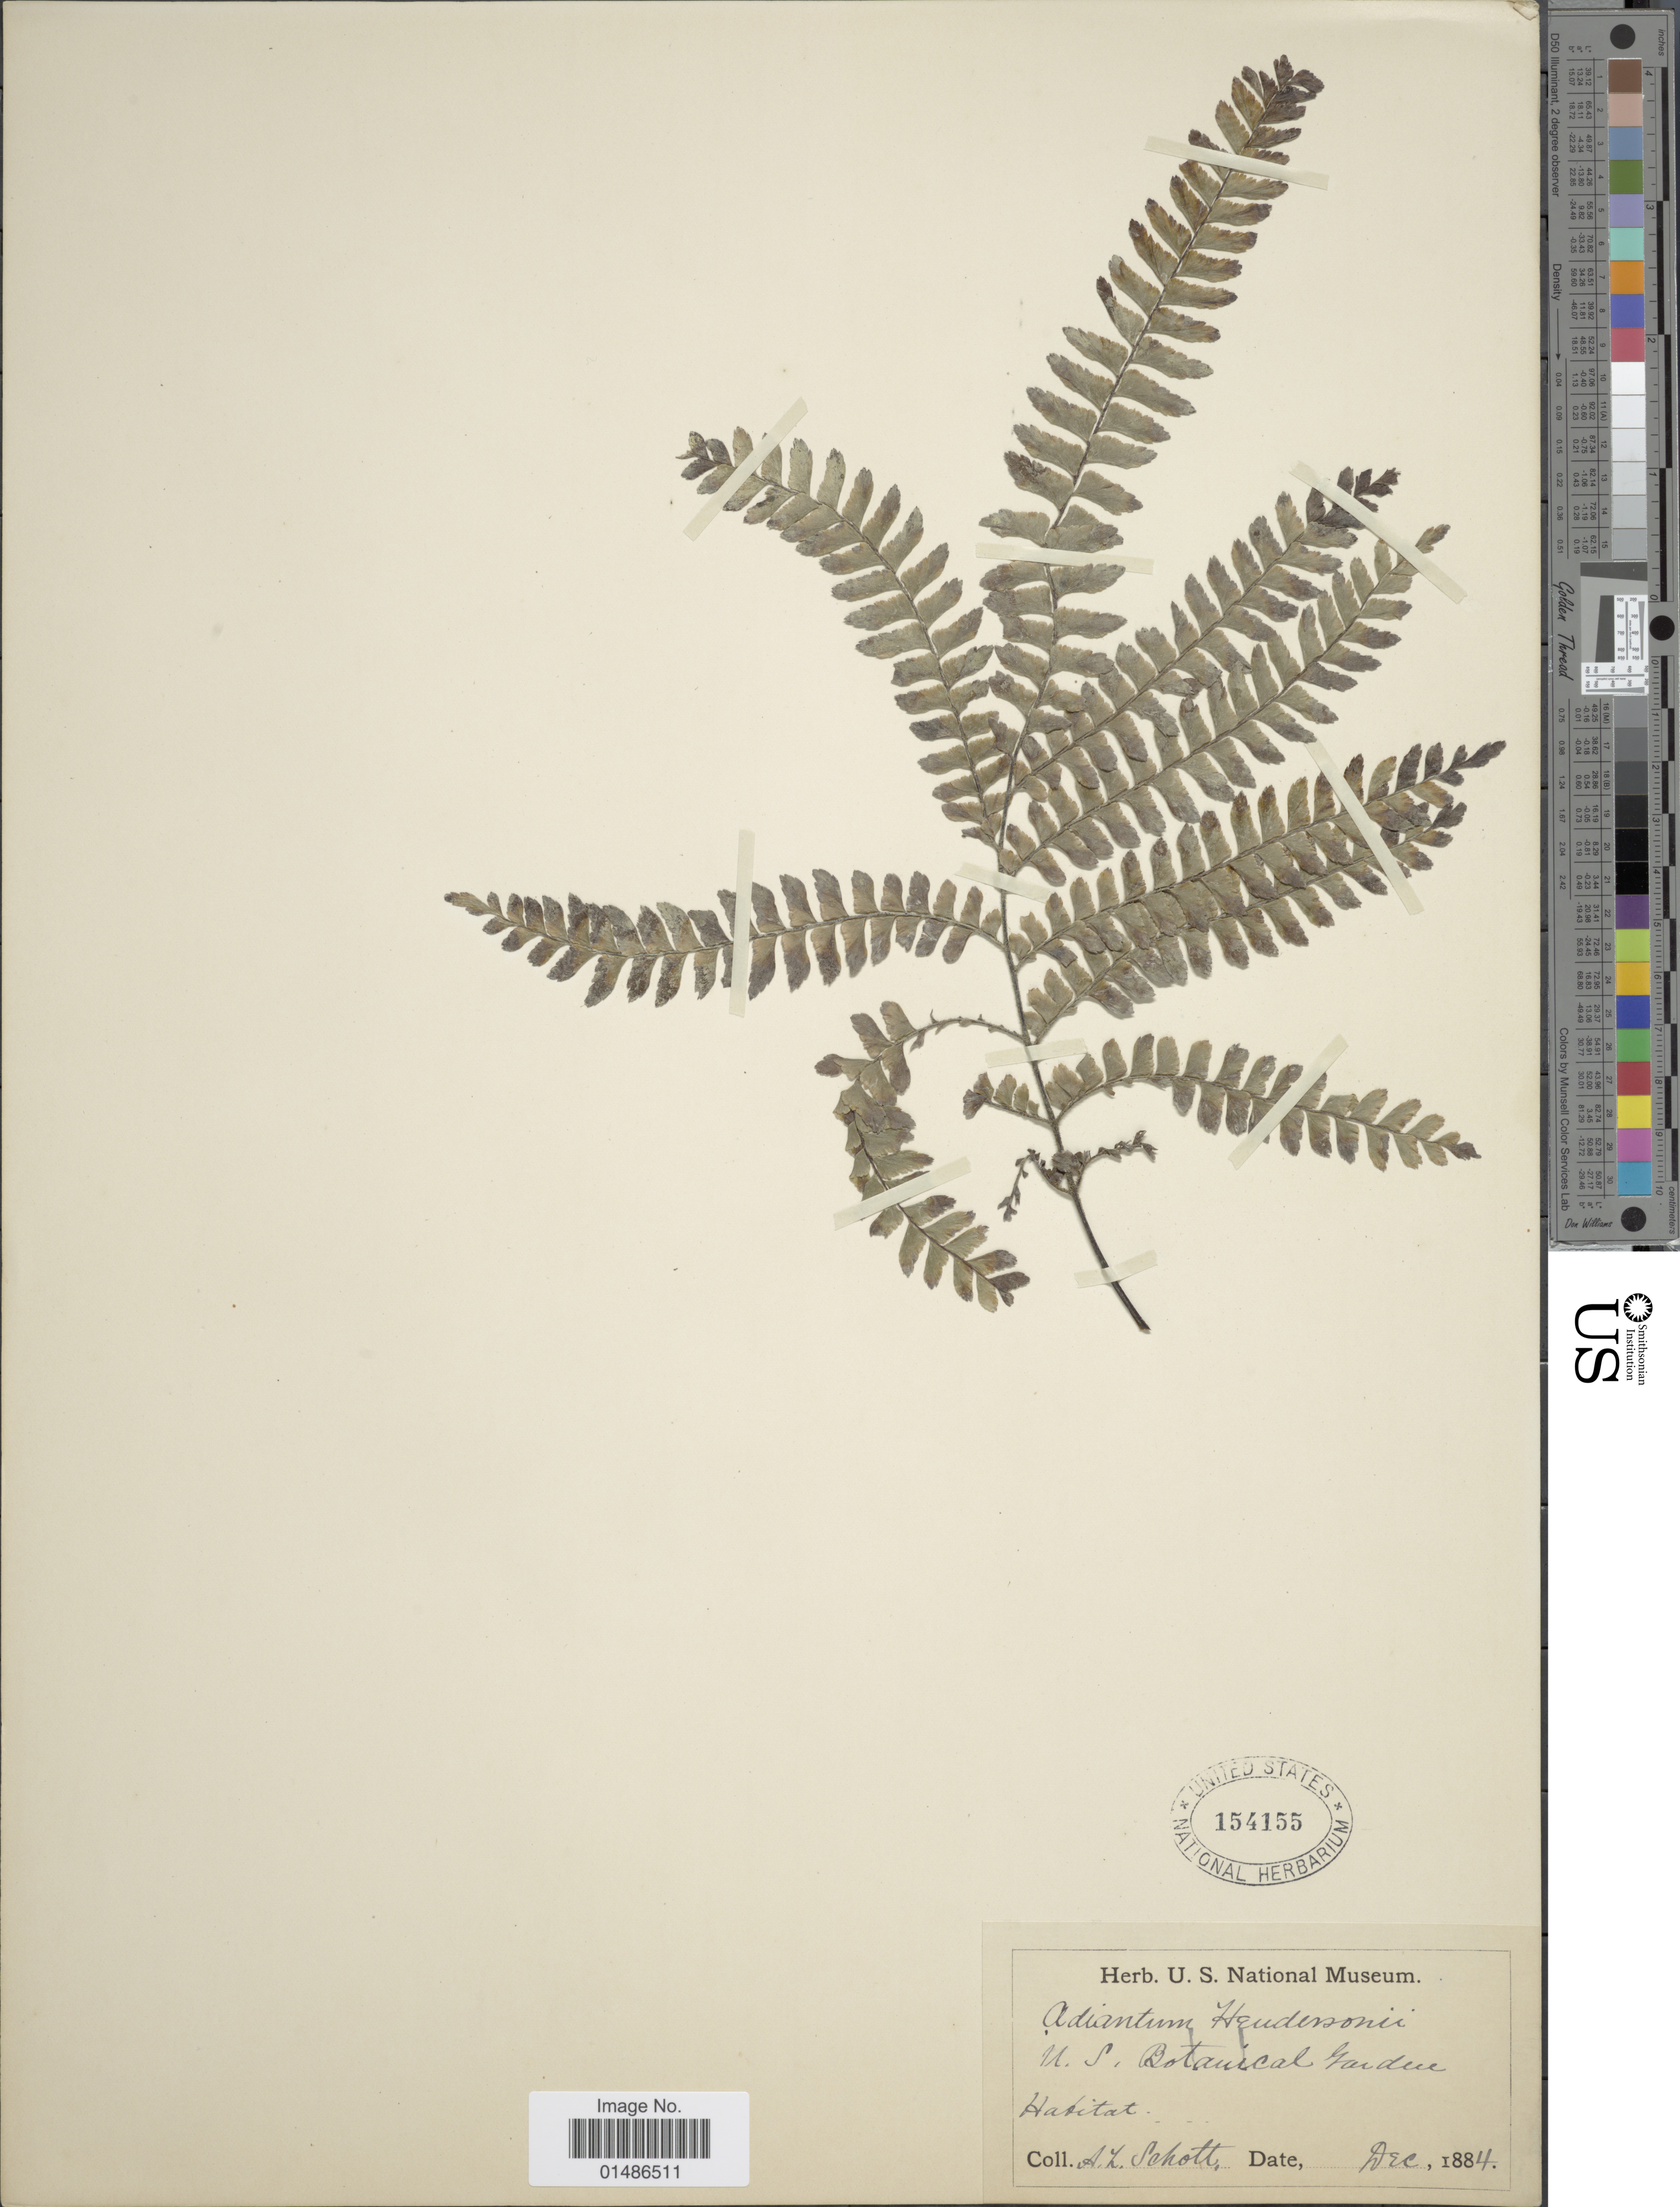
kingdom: Plantae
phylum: Tracheophyta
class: Polypodiopsida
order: Polypodiales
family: Pteridaceae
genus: Adiantum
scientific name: Adiantum hendersoni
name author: Linden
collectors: A. L. Schott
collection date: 1884-12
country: United States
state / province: District of Columbia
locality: U.S. Botanical Garden.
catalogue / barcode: US 154155